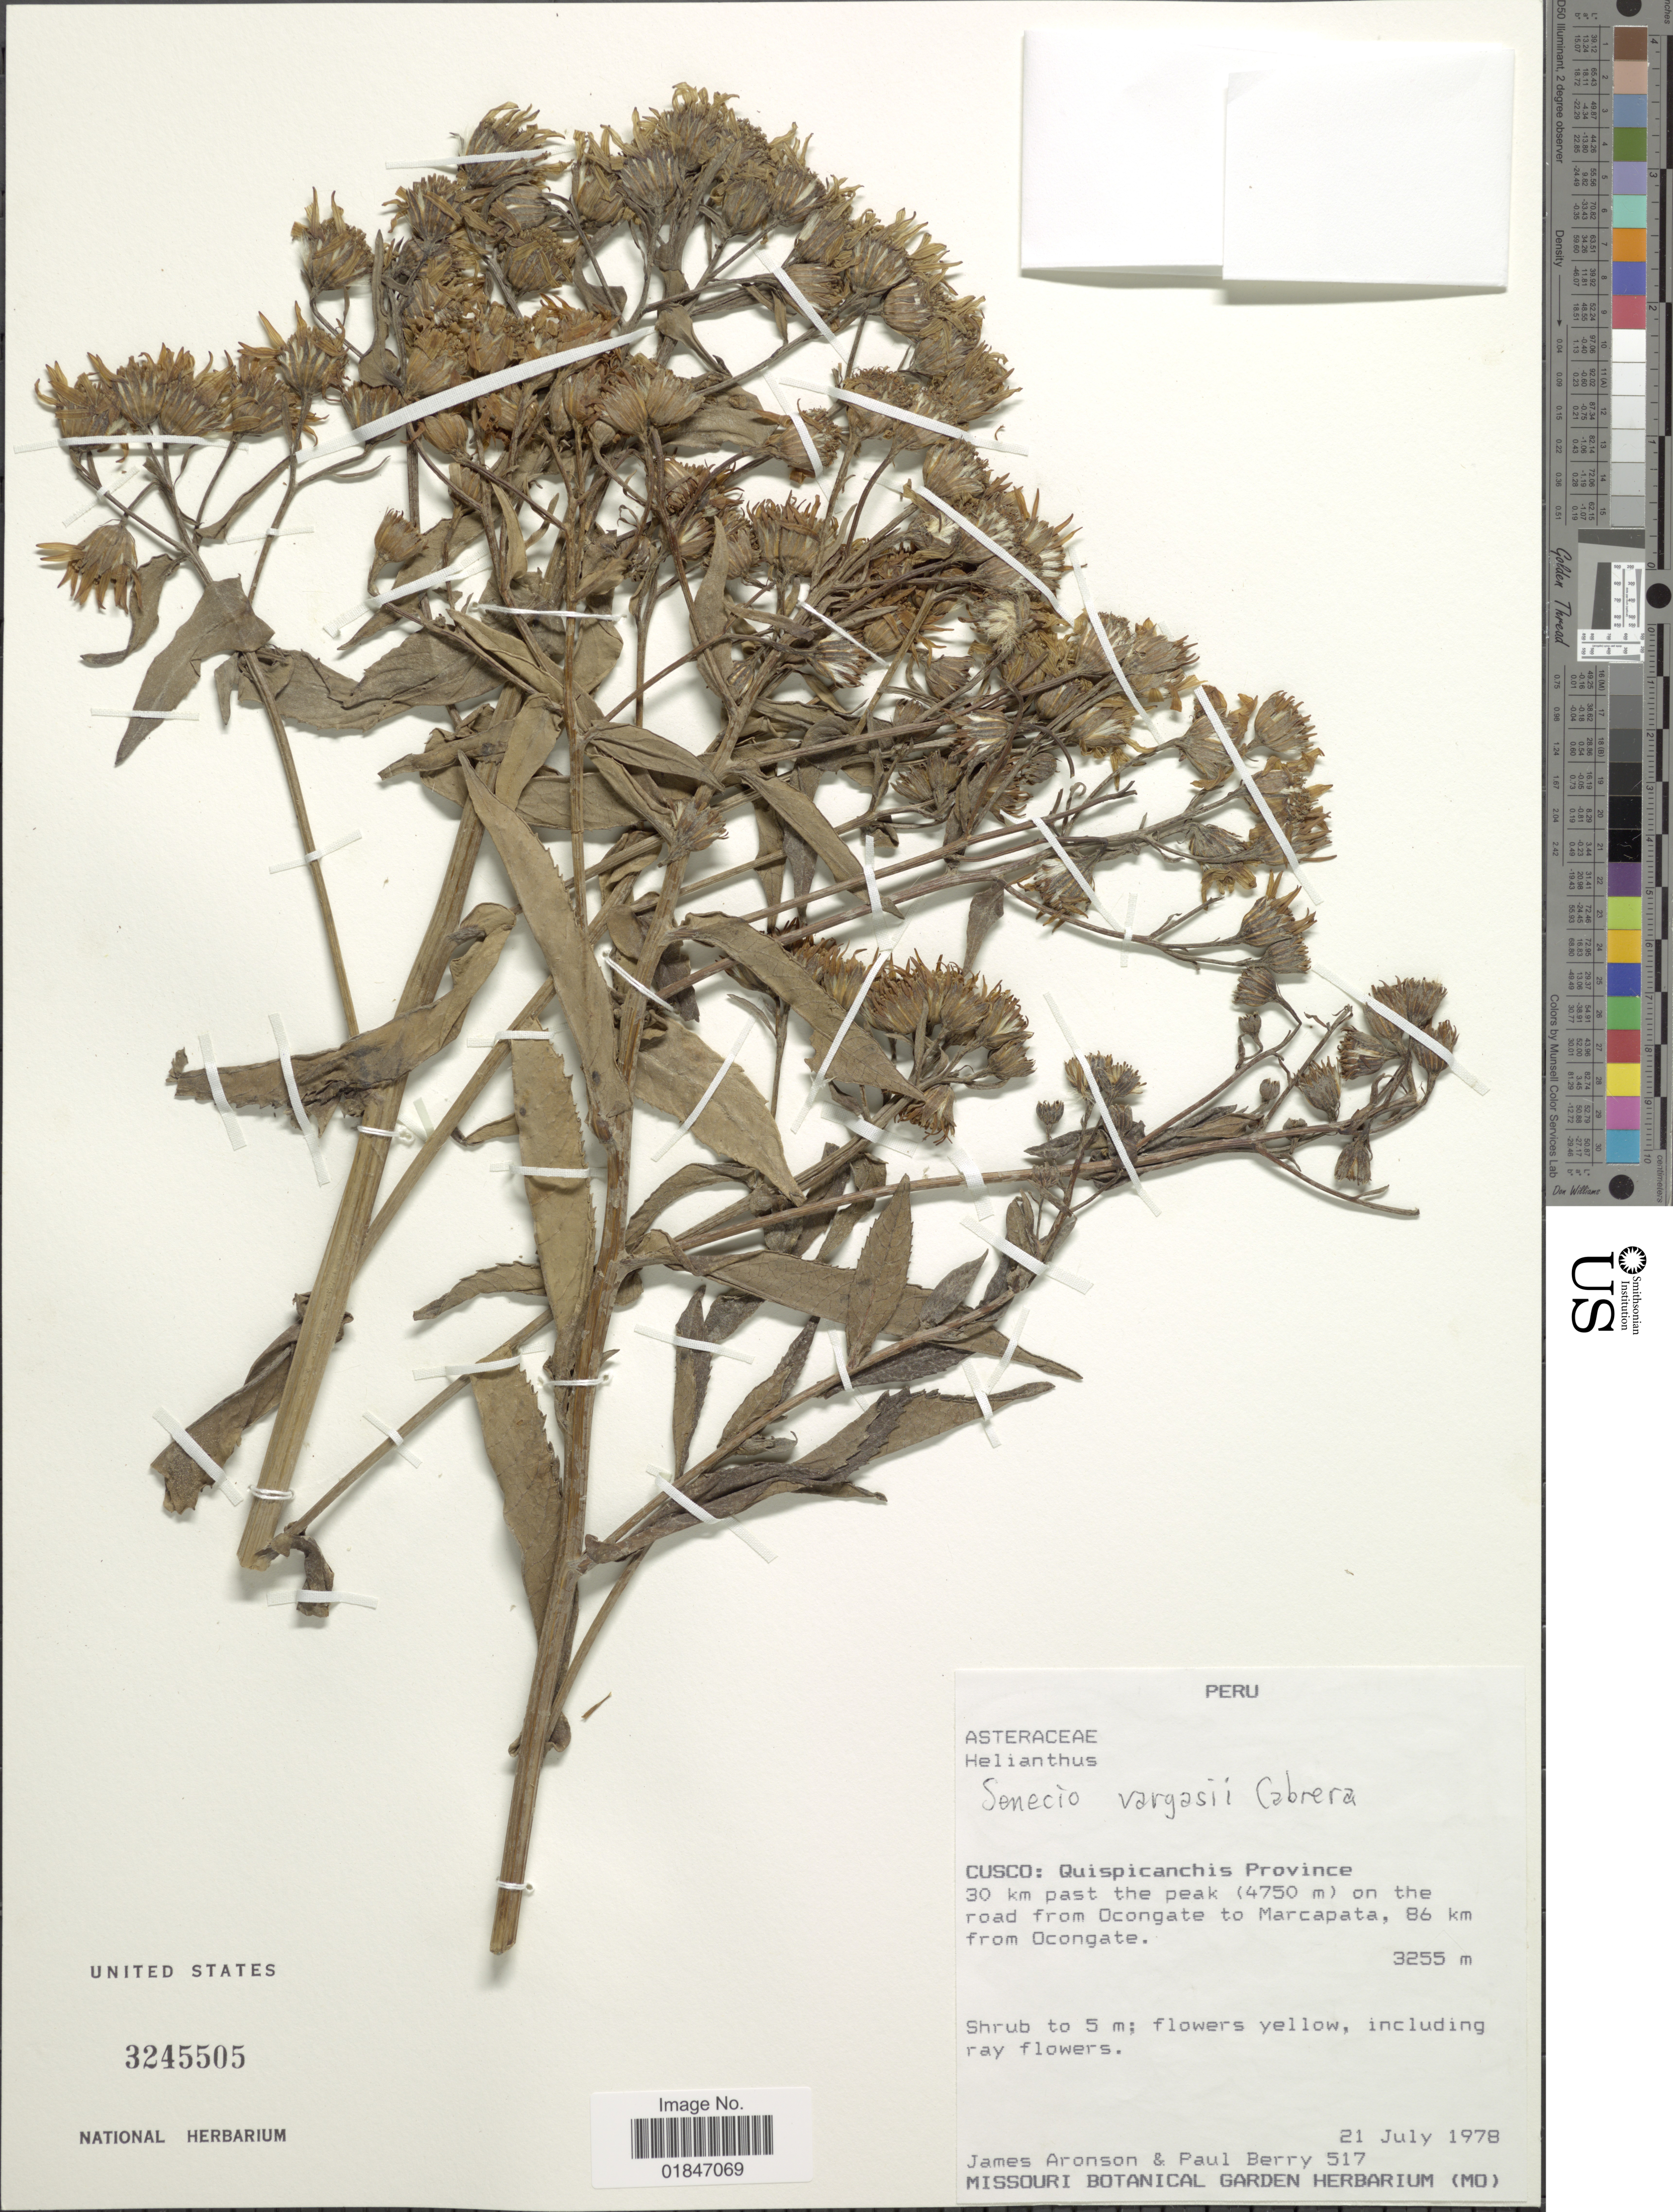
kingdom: Plantae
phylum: Tracheophyta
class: Magnoliopsida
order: Asterales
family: Asteraceae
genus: Dendrophorbium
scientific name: Dendrophorbium vargasii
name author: (Cabrera) H. Beltran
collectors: J. Aronson & P. T. Berry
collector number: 517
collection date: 1978-07-21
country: Peru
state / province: Cusco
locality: Cusco: Quispicanchis Province 30 km past the peak on the road Ocongate to Marcapata, 86 km from Ocongate.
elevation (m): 4750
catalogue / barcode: US 3245505